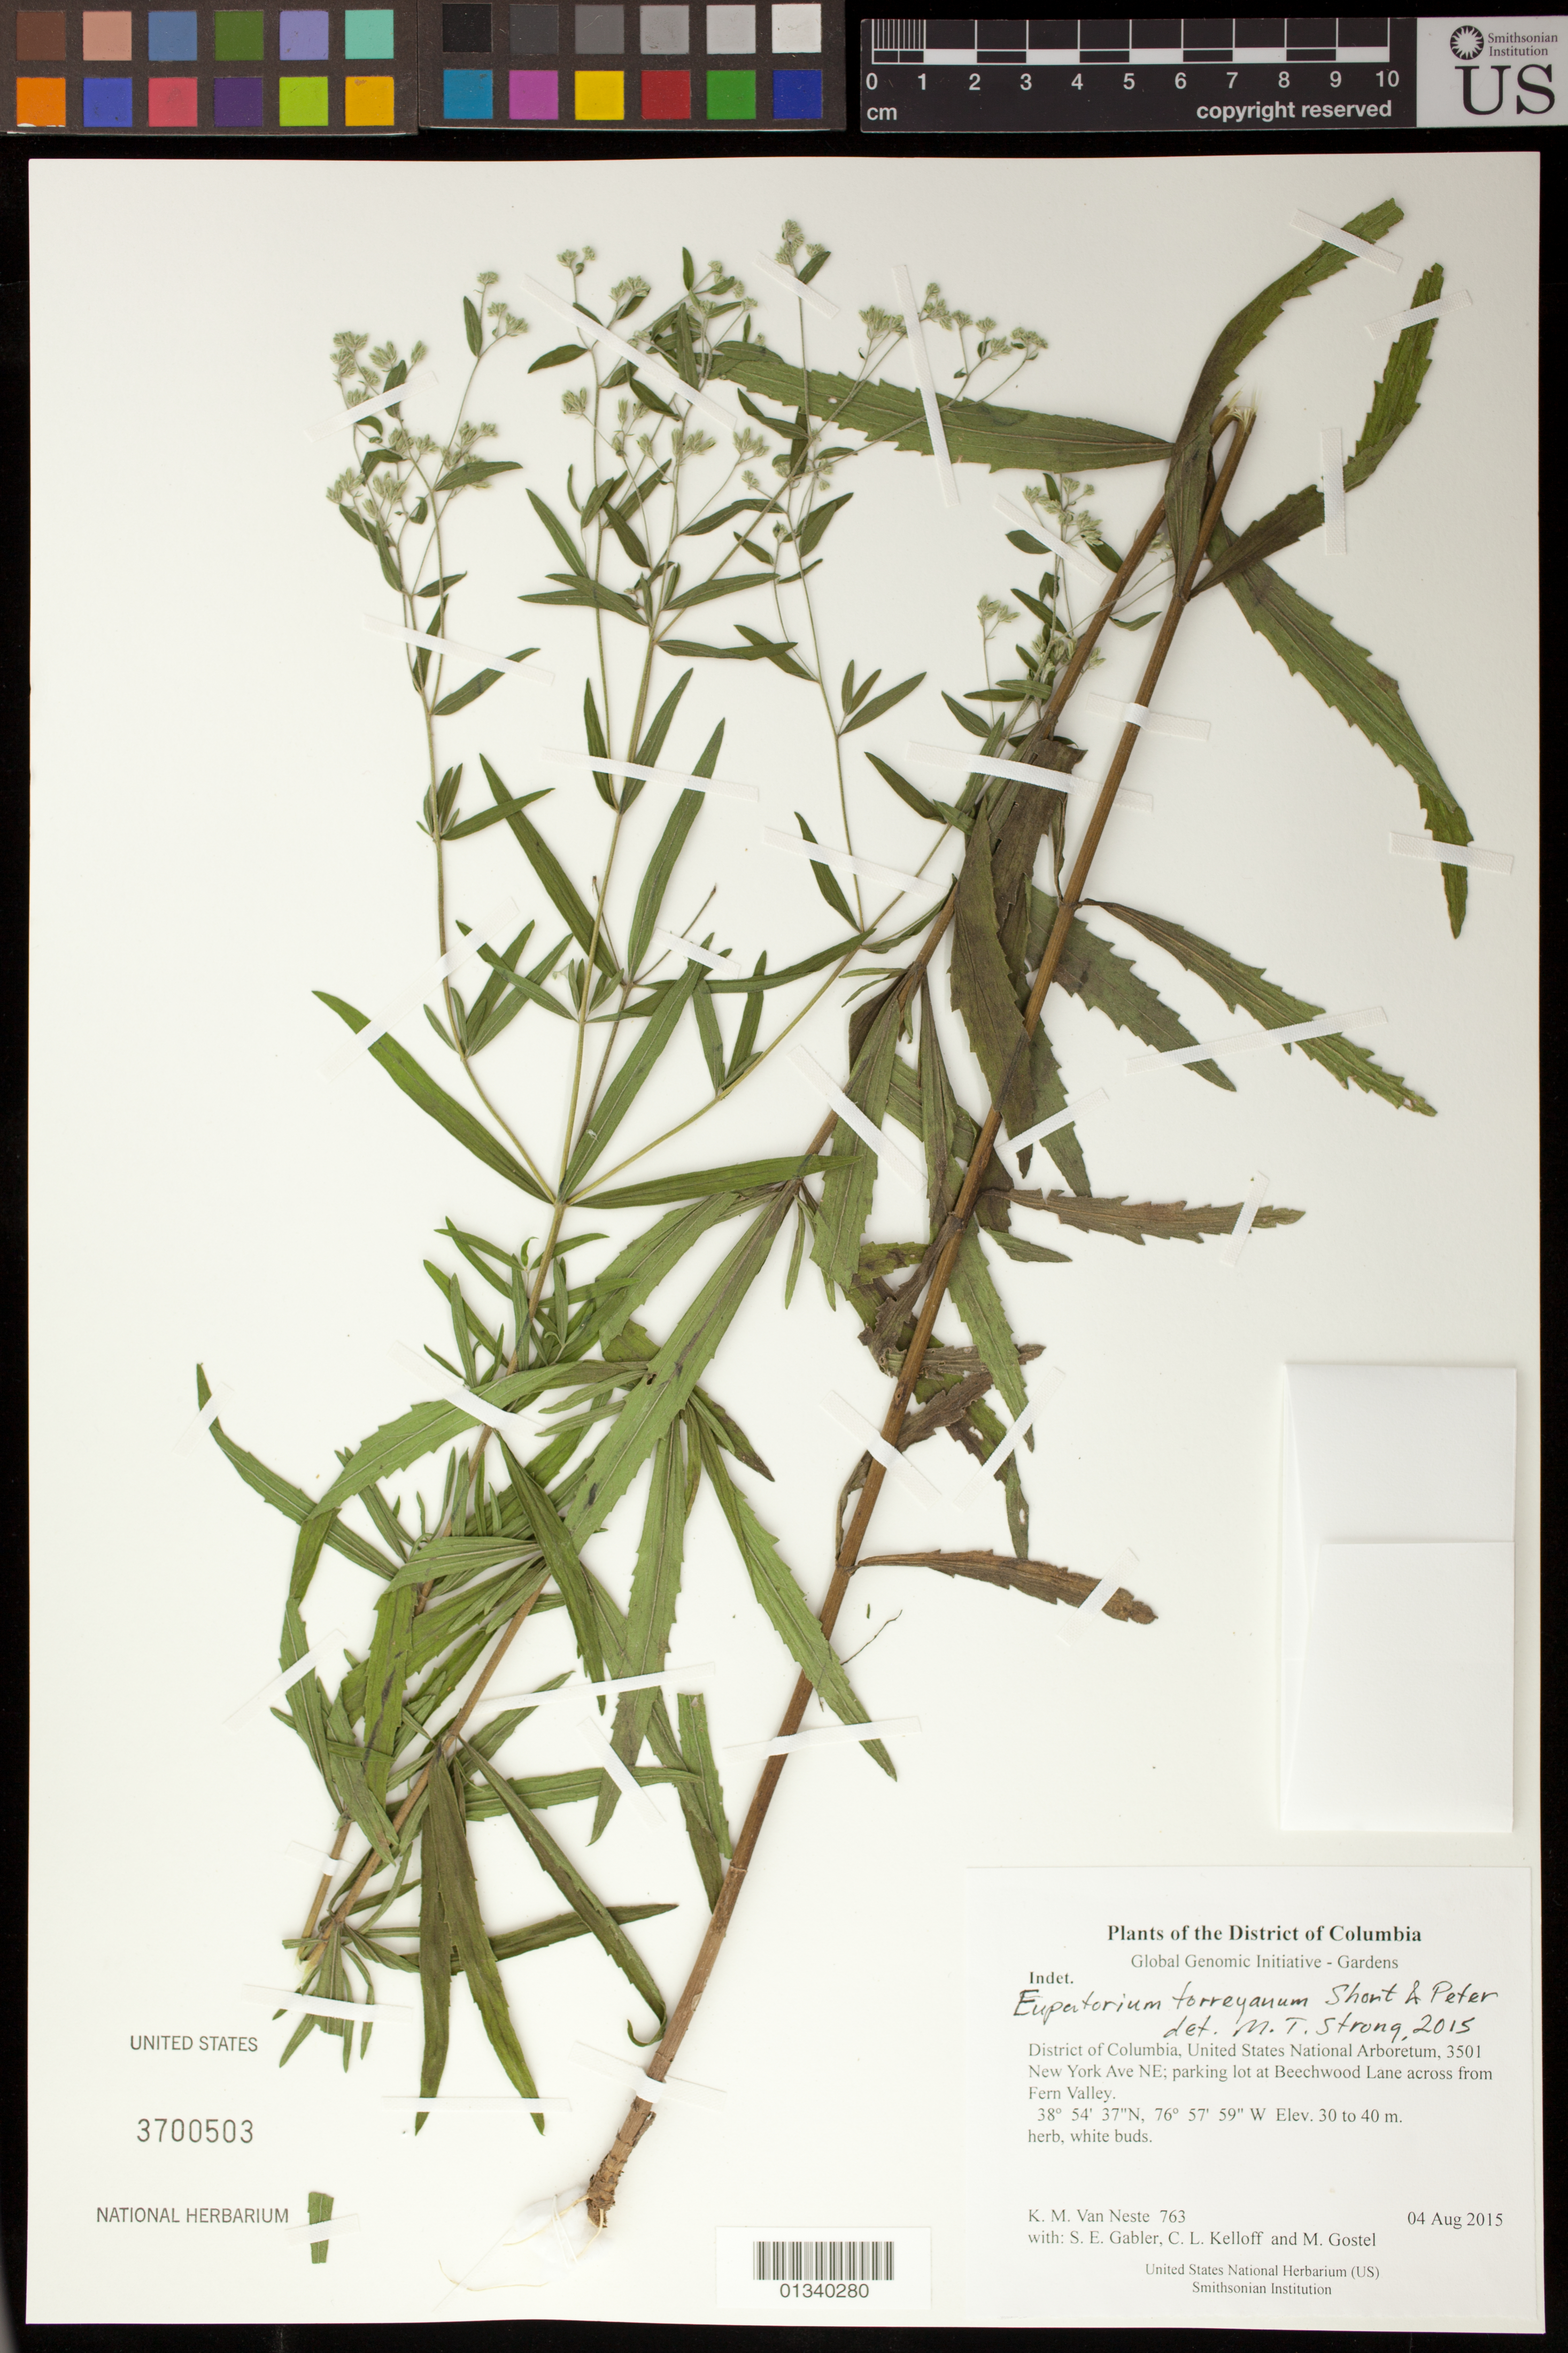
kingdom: Plantae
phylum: Tracheophyta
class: Magnoliopsida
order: Asterales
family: Asteraceae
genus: Eupatorium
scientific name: Eupatorium torreyanum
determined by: Strong, M. T., (US), Smithsonian Institution - National Museum of Natural History (UNITED STATES)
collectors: K. M. Van Neste, S. E. Gabler, C. L. Kelloff & M. R. Gostel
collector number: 763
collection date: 2015-08-04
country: United States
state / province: District of Columbia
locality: United States National Arboretum, 3501 New York Ave NE; parking lot at Beechwood Lane across from Fern Valley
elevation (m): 30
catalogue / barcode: US 3700503